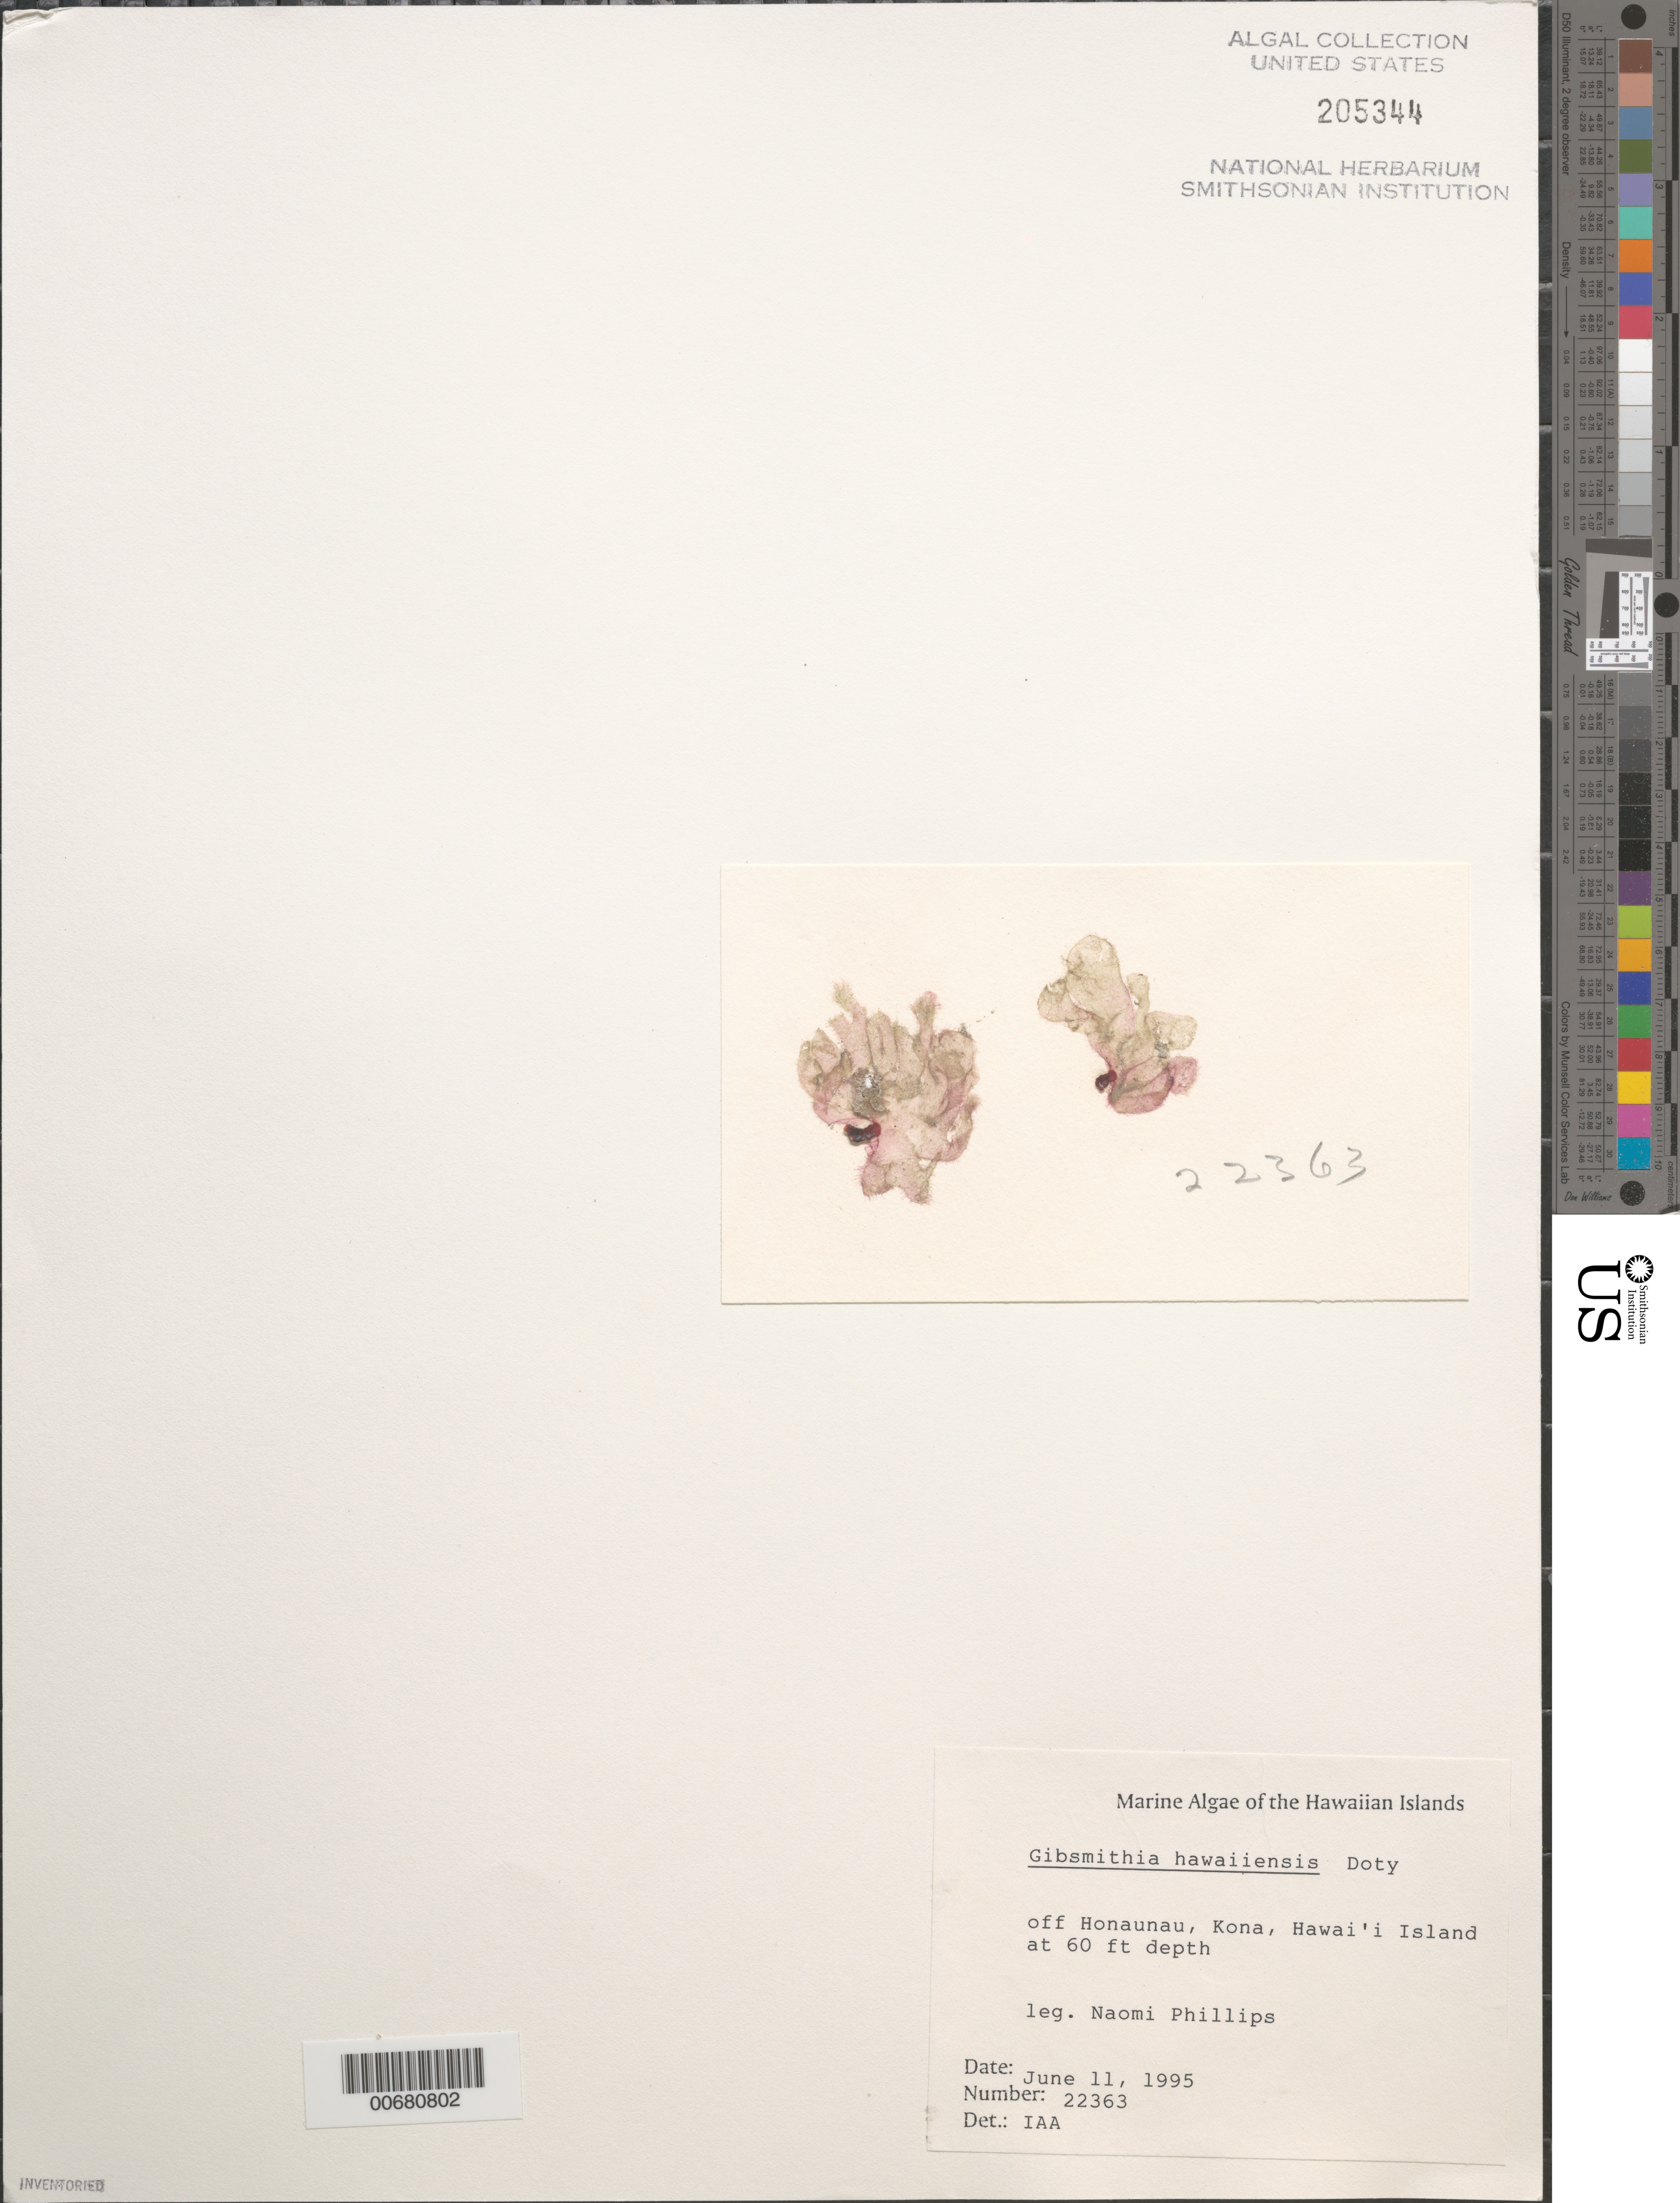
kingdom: Plantae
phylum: Rhodophyta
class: Florideophyceae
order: Gigartinales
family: Dumontiaceae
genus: Gibsmithia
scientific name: Gibsmithia hawaiiensis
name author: Doty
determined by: Abbott, Isabella A.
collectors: N. Phillips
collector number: IAA 22363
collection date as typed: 11 Jun 1995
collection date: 1995-06-11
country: United States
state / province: Hawaii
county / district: Hawaii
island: Hawaii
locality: Kona, off Honaunau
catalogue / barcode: US 205344